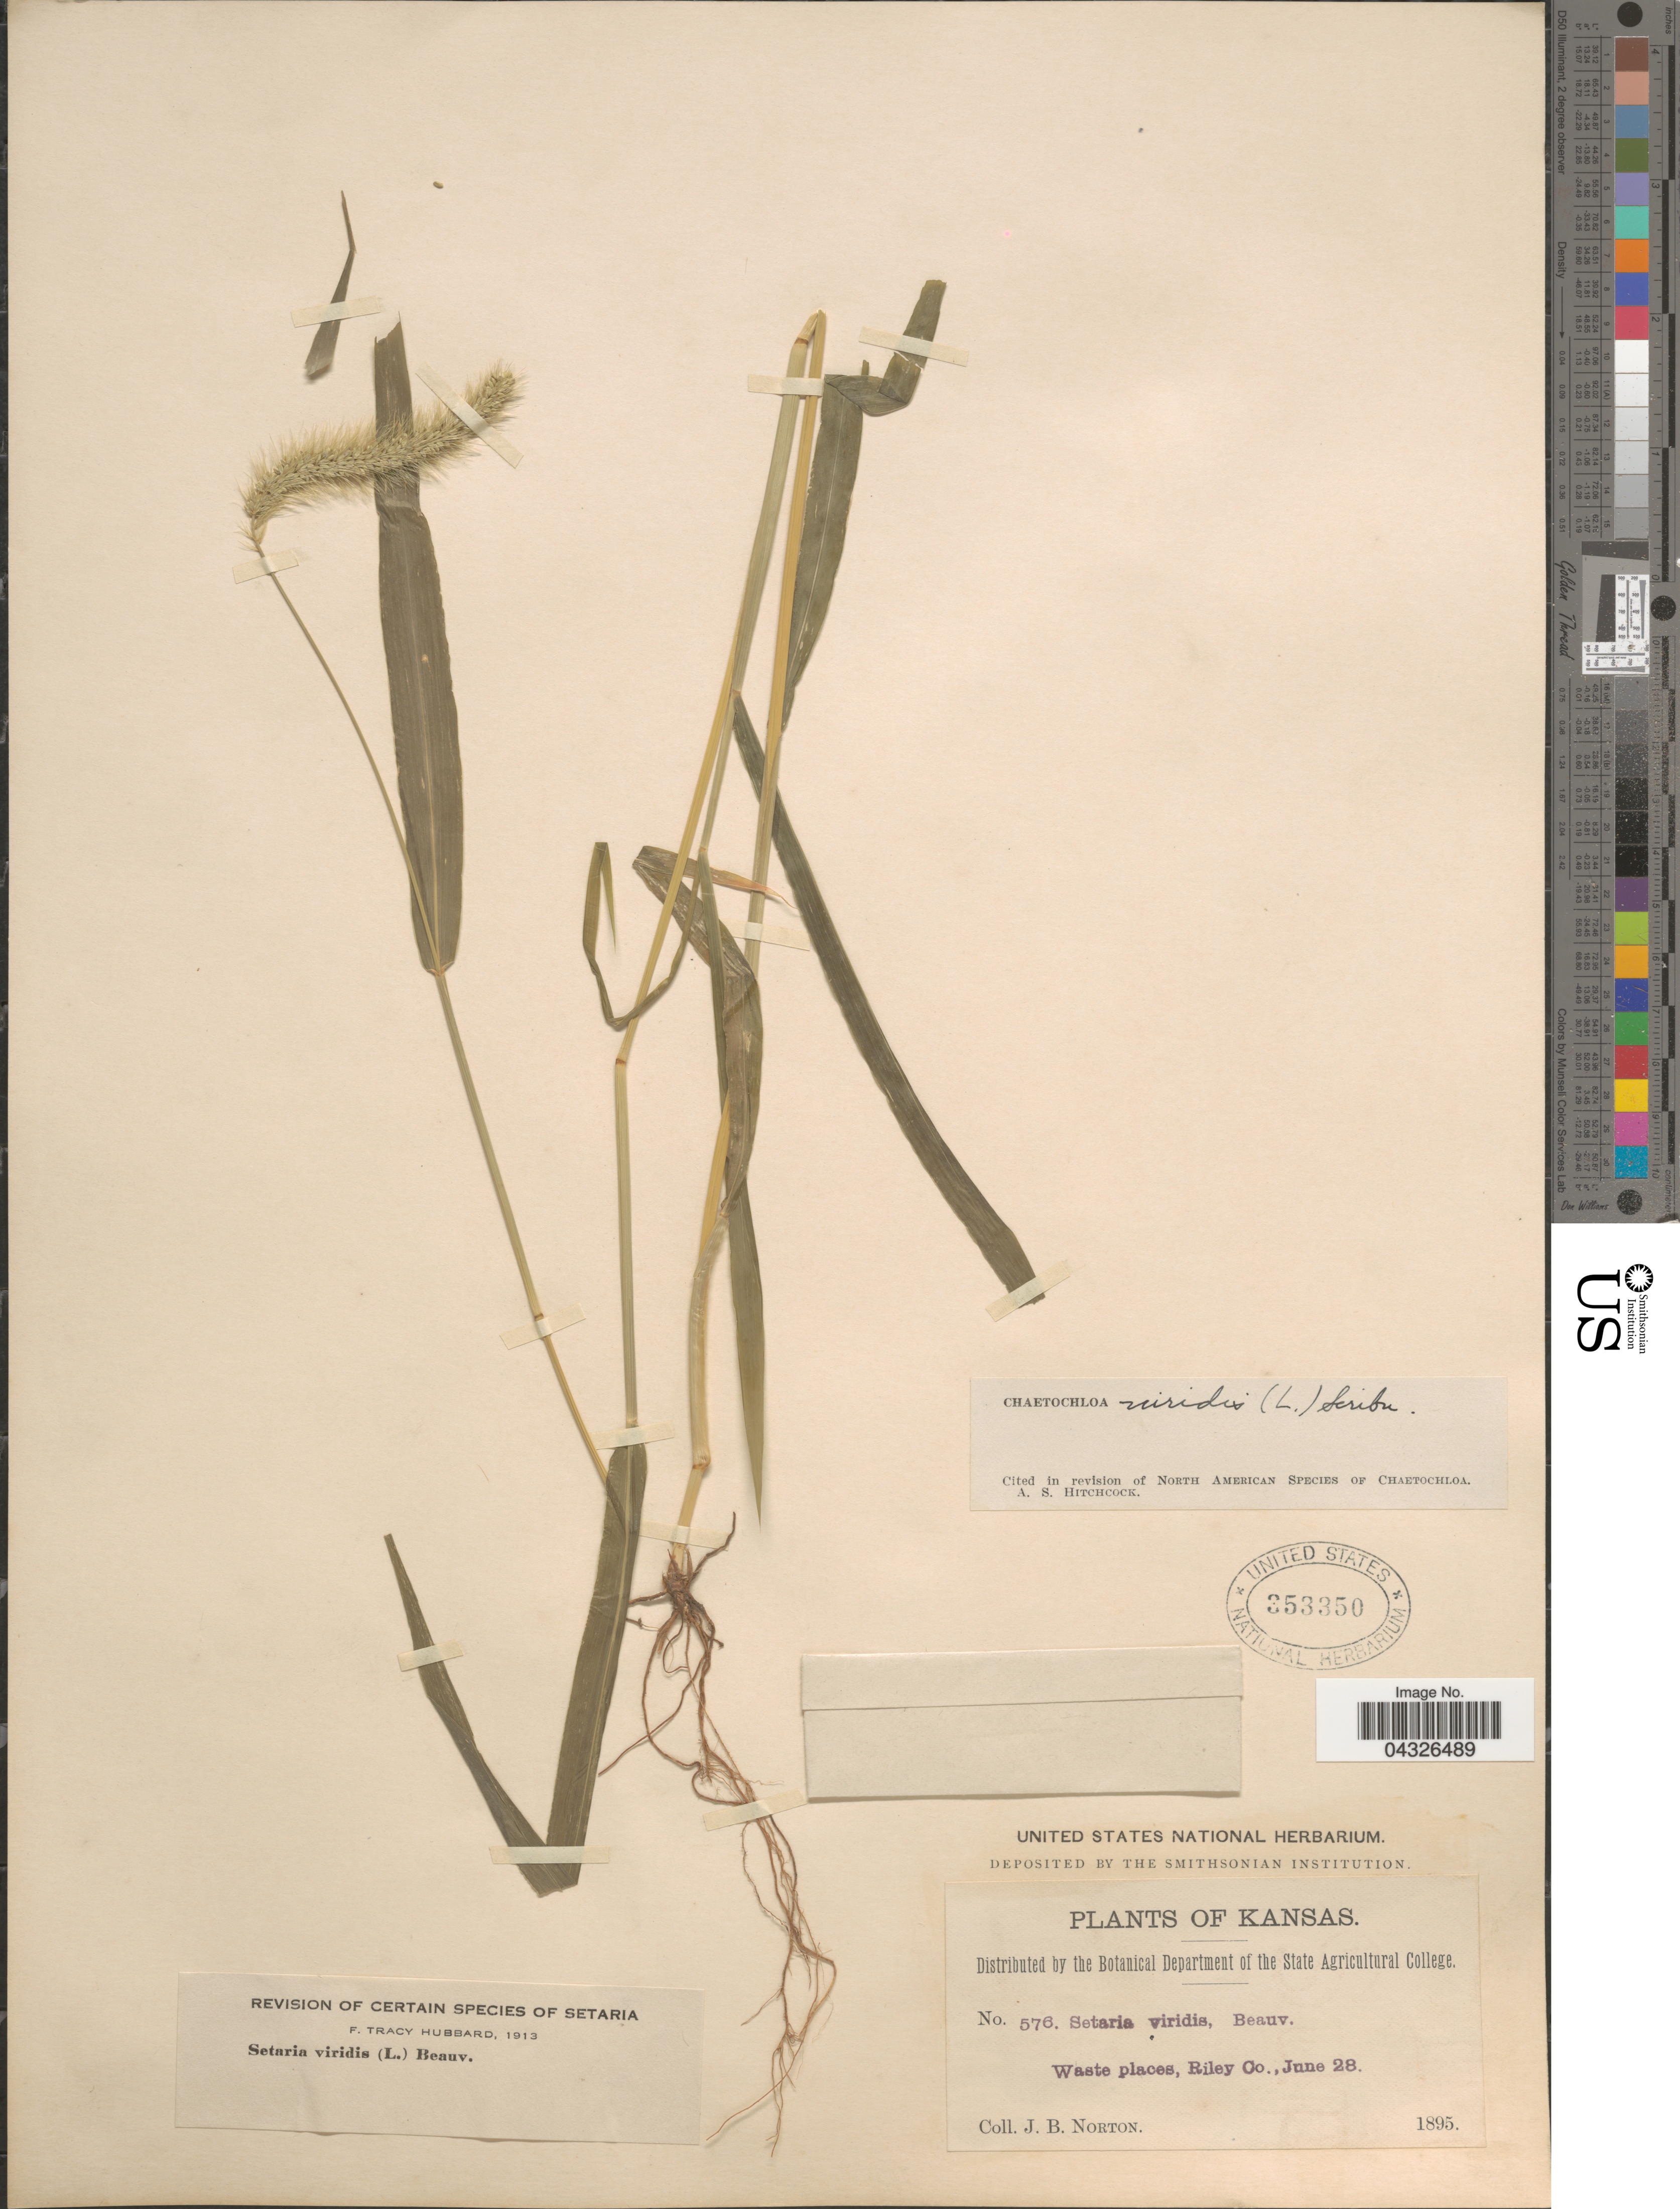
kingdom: Plantae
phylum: Tracheophyta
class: Liliopsida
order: Poales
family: Poaceae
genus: Setaria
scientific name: Setaria viridis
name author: (L.) P. Beauv.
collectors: J. B. Norton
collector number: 576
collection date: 1895-06-28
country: United States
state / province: Kansas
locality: Waste places, Riley Co.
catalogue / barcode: US 353350